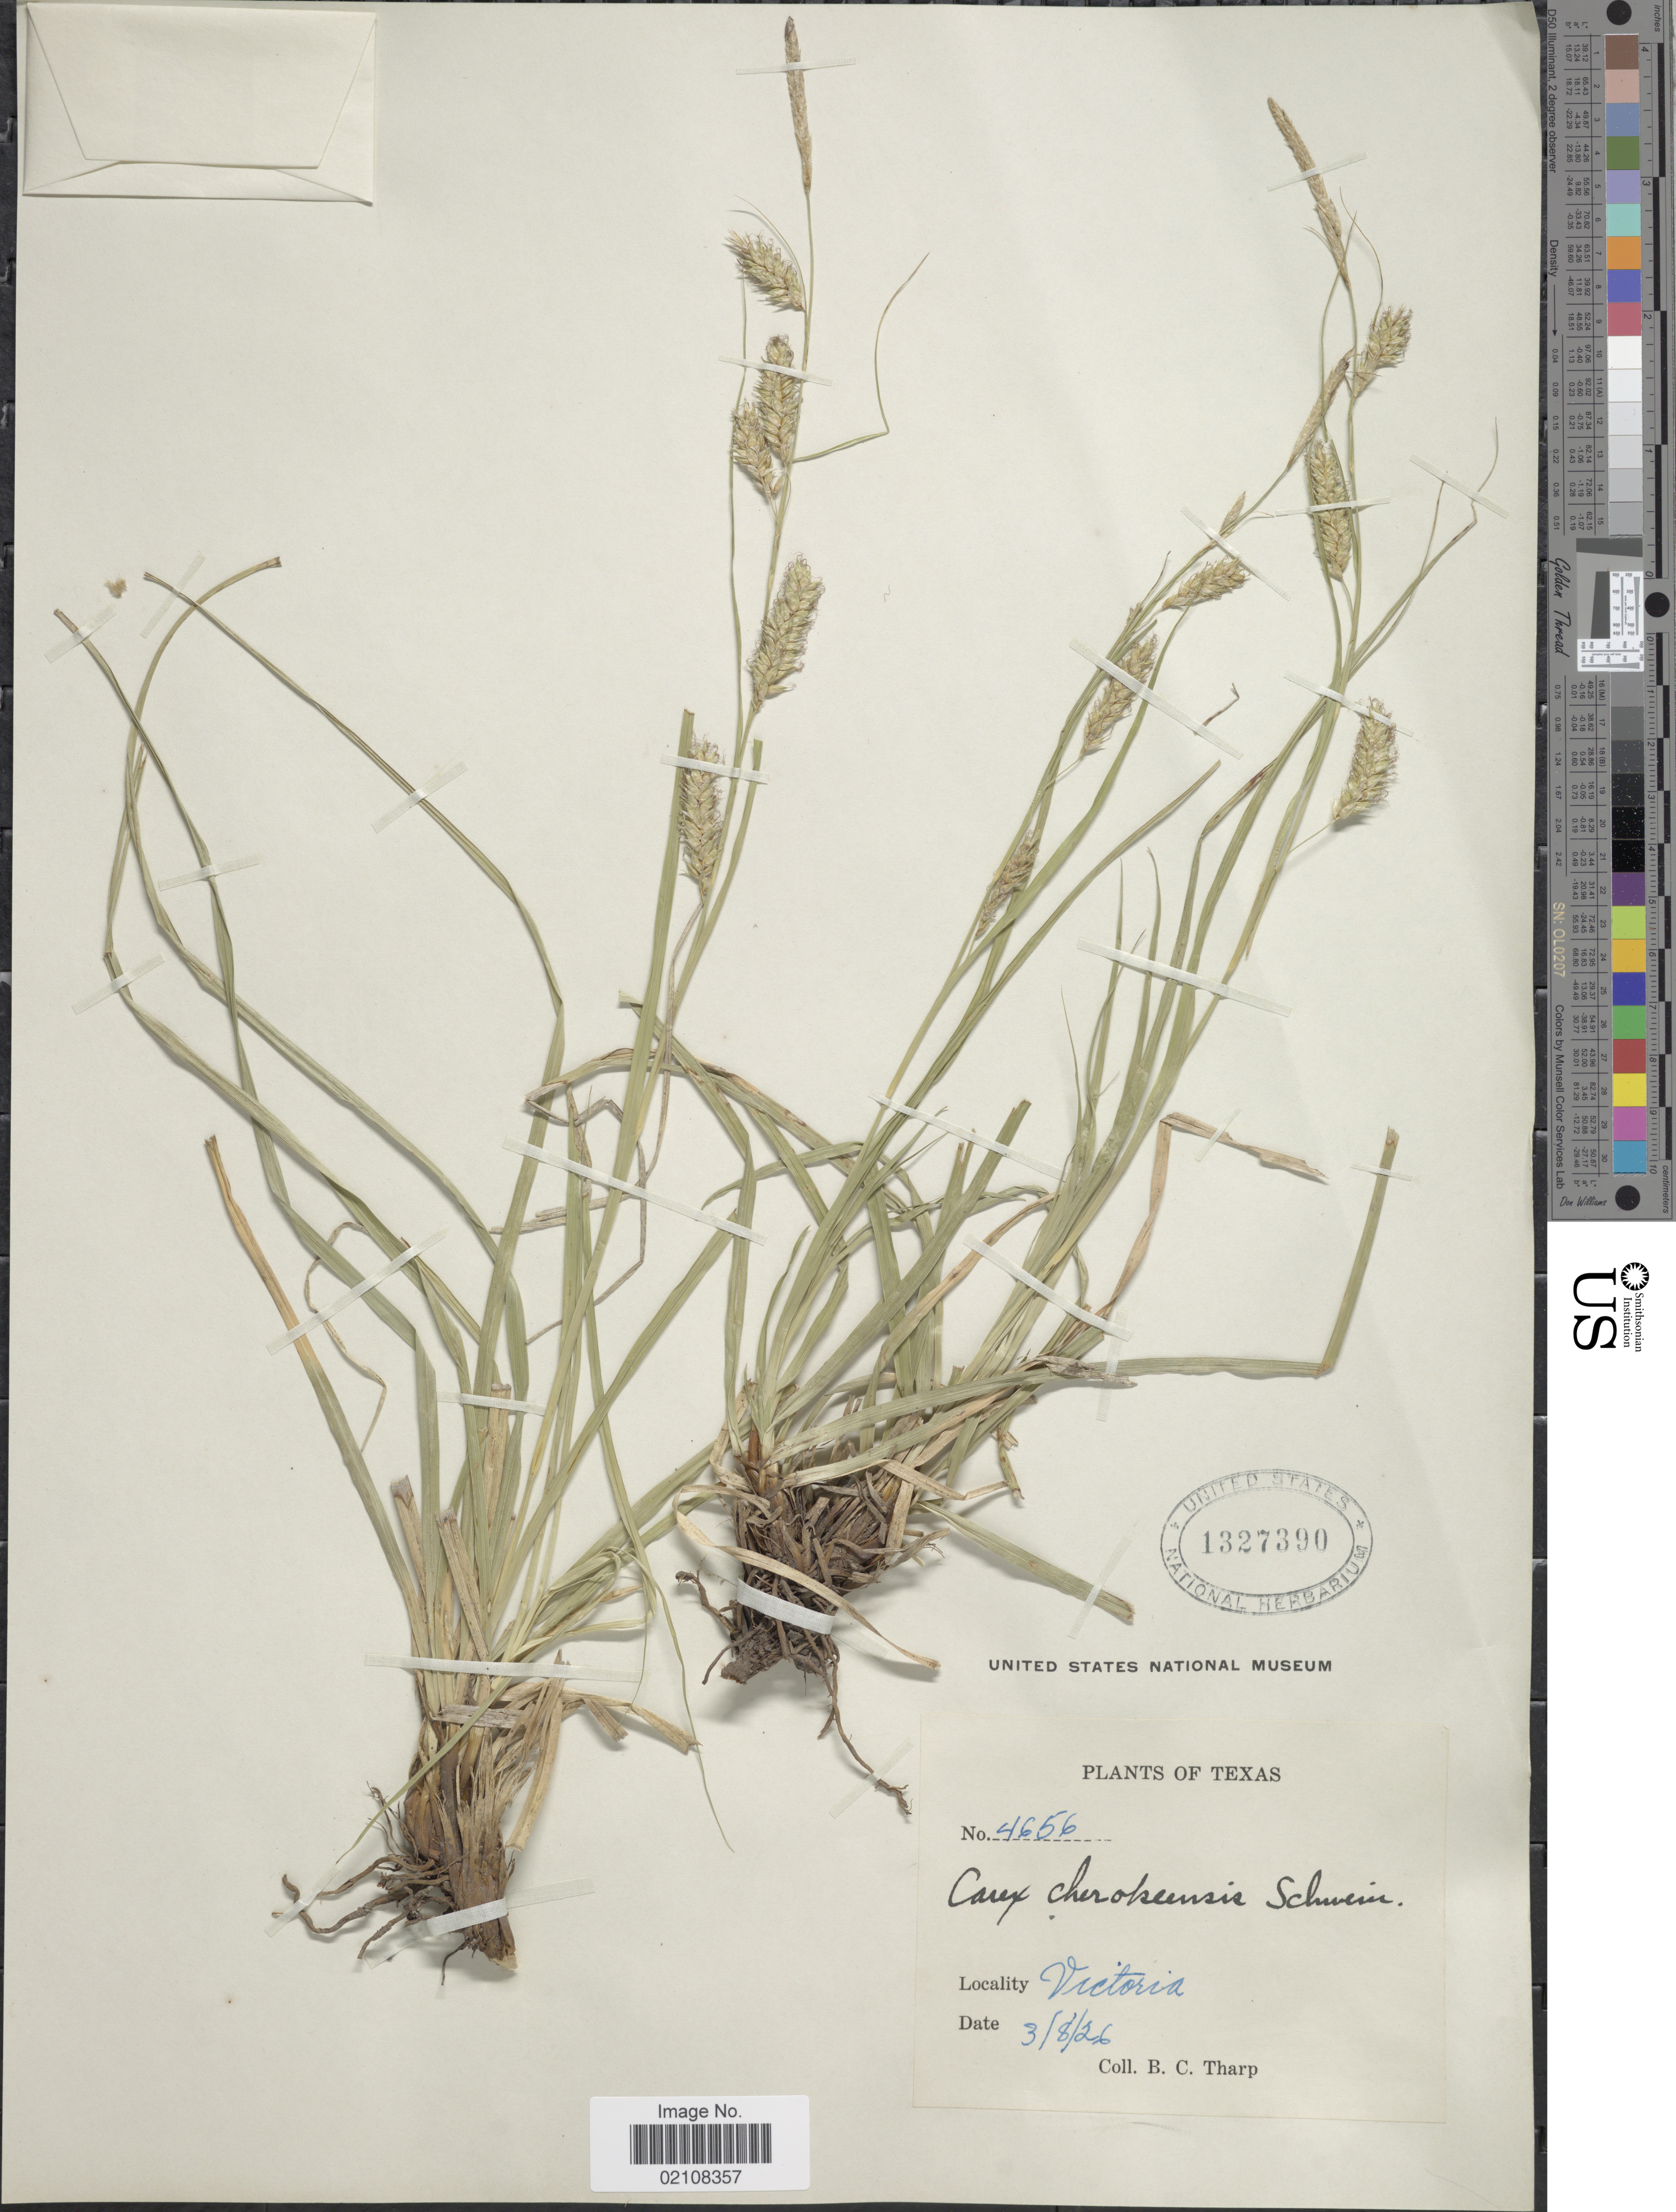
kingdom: Plantae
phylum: Tracheophyta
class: Liliopsida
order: Poales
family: Cyperaceae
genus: Carex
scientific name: Carex cherokeensis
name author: Schwein.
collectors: B. C. Tharp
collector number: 4656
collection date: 1926-03-08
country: United States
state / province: Texas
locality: Victoria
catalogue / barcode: US 1327390